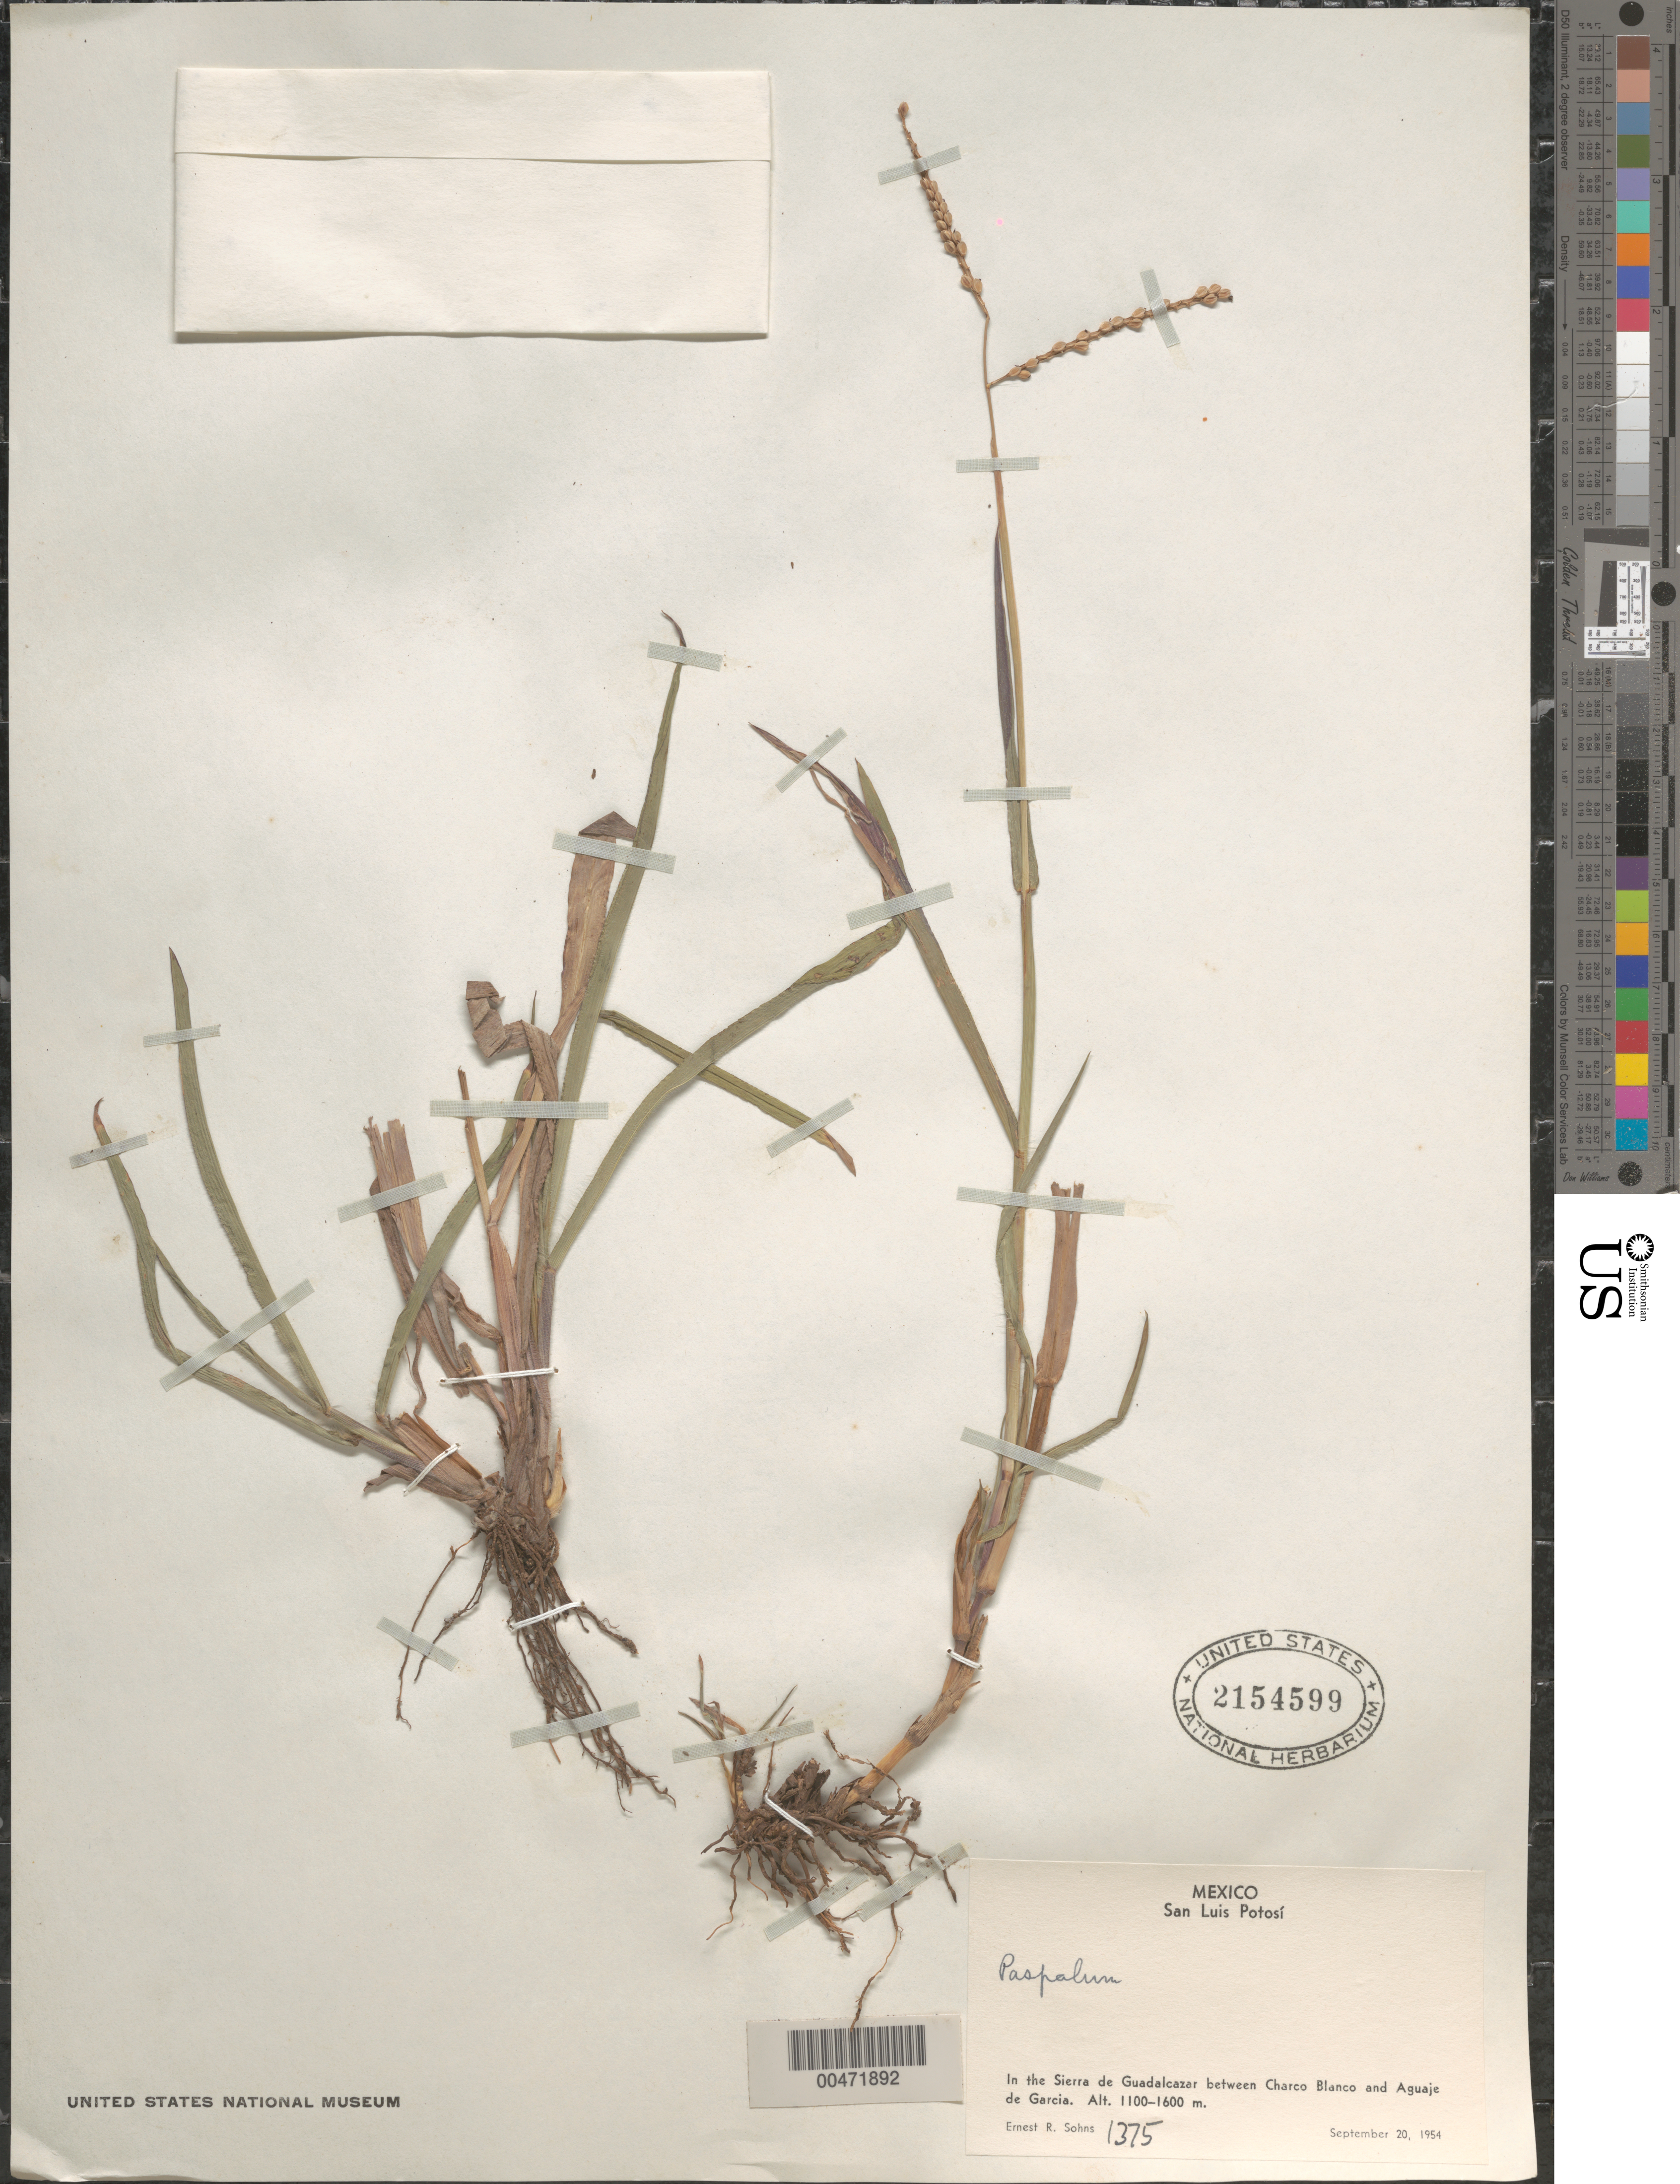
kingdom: Plantae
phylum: Tracheophyta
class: Liliopsida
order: Poales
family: Poaceae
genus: Paspalum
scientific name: Paspalum sp.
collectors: E. R. Sohns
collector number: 1375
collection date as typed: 20 Sep 1954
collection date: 1954-09-20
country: Mexico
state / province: San Luis Potosi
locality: Sierra de Guadalcazar between Charco Blanco & Aguaje de Garcia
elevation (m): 1100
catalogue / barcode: US 2154599